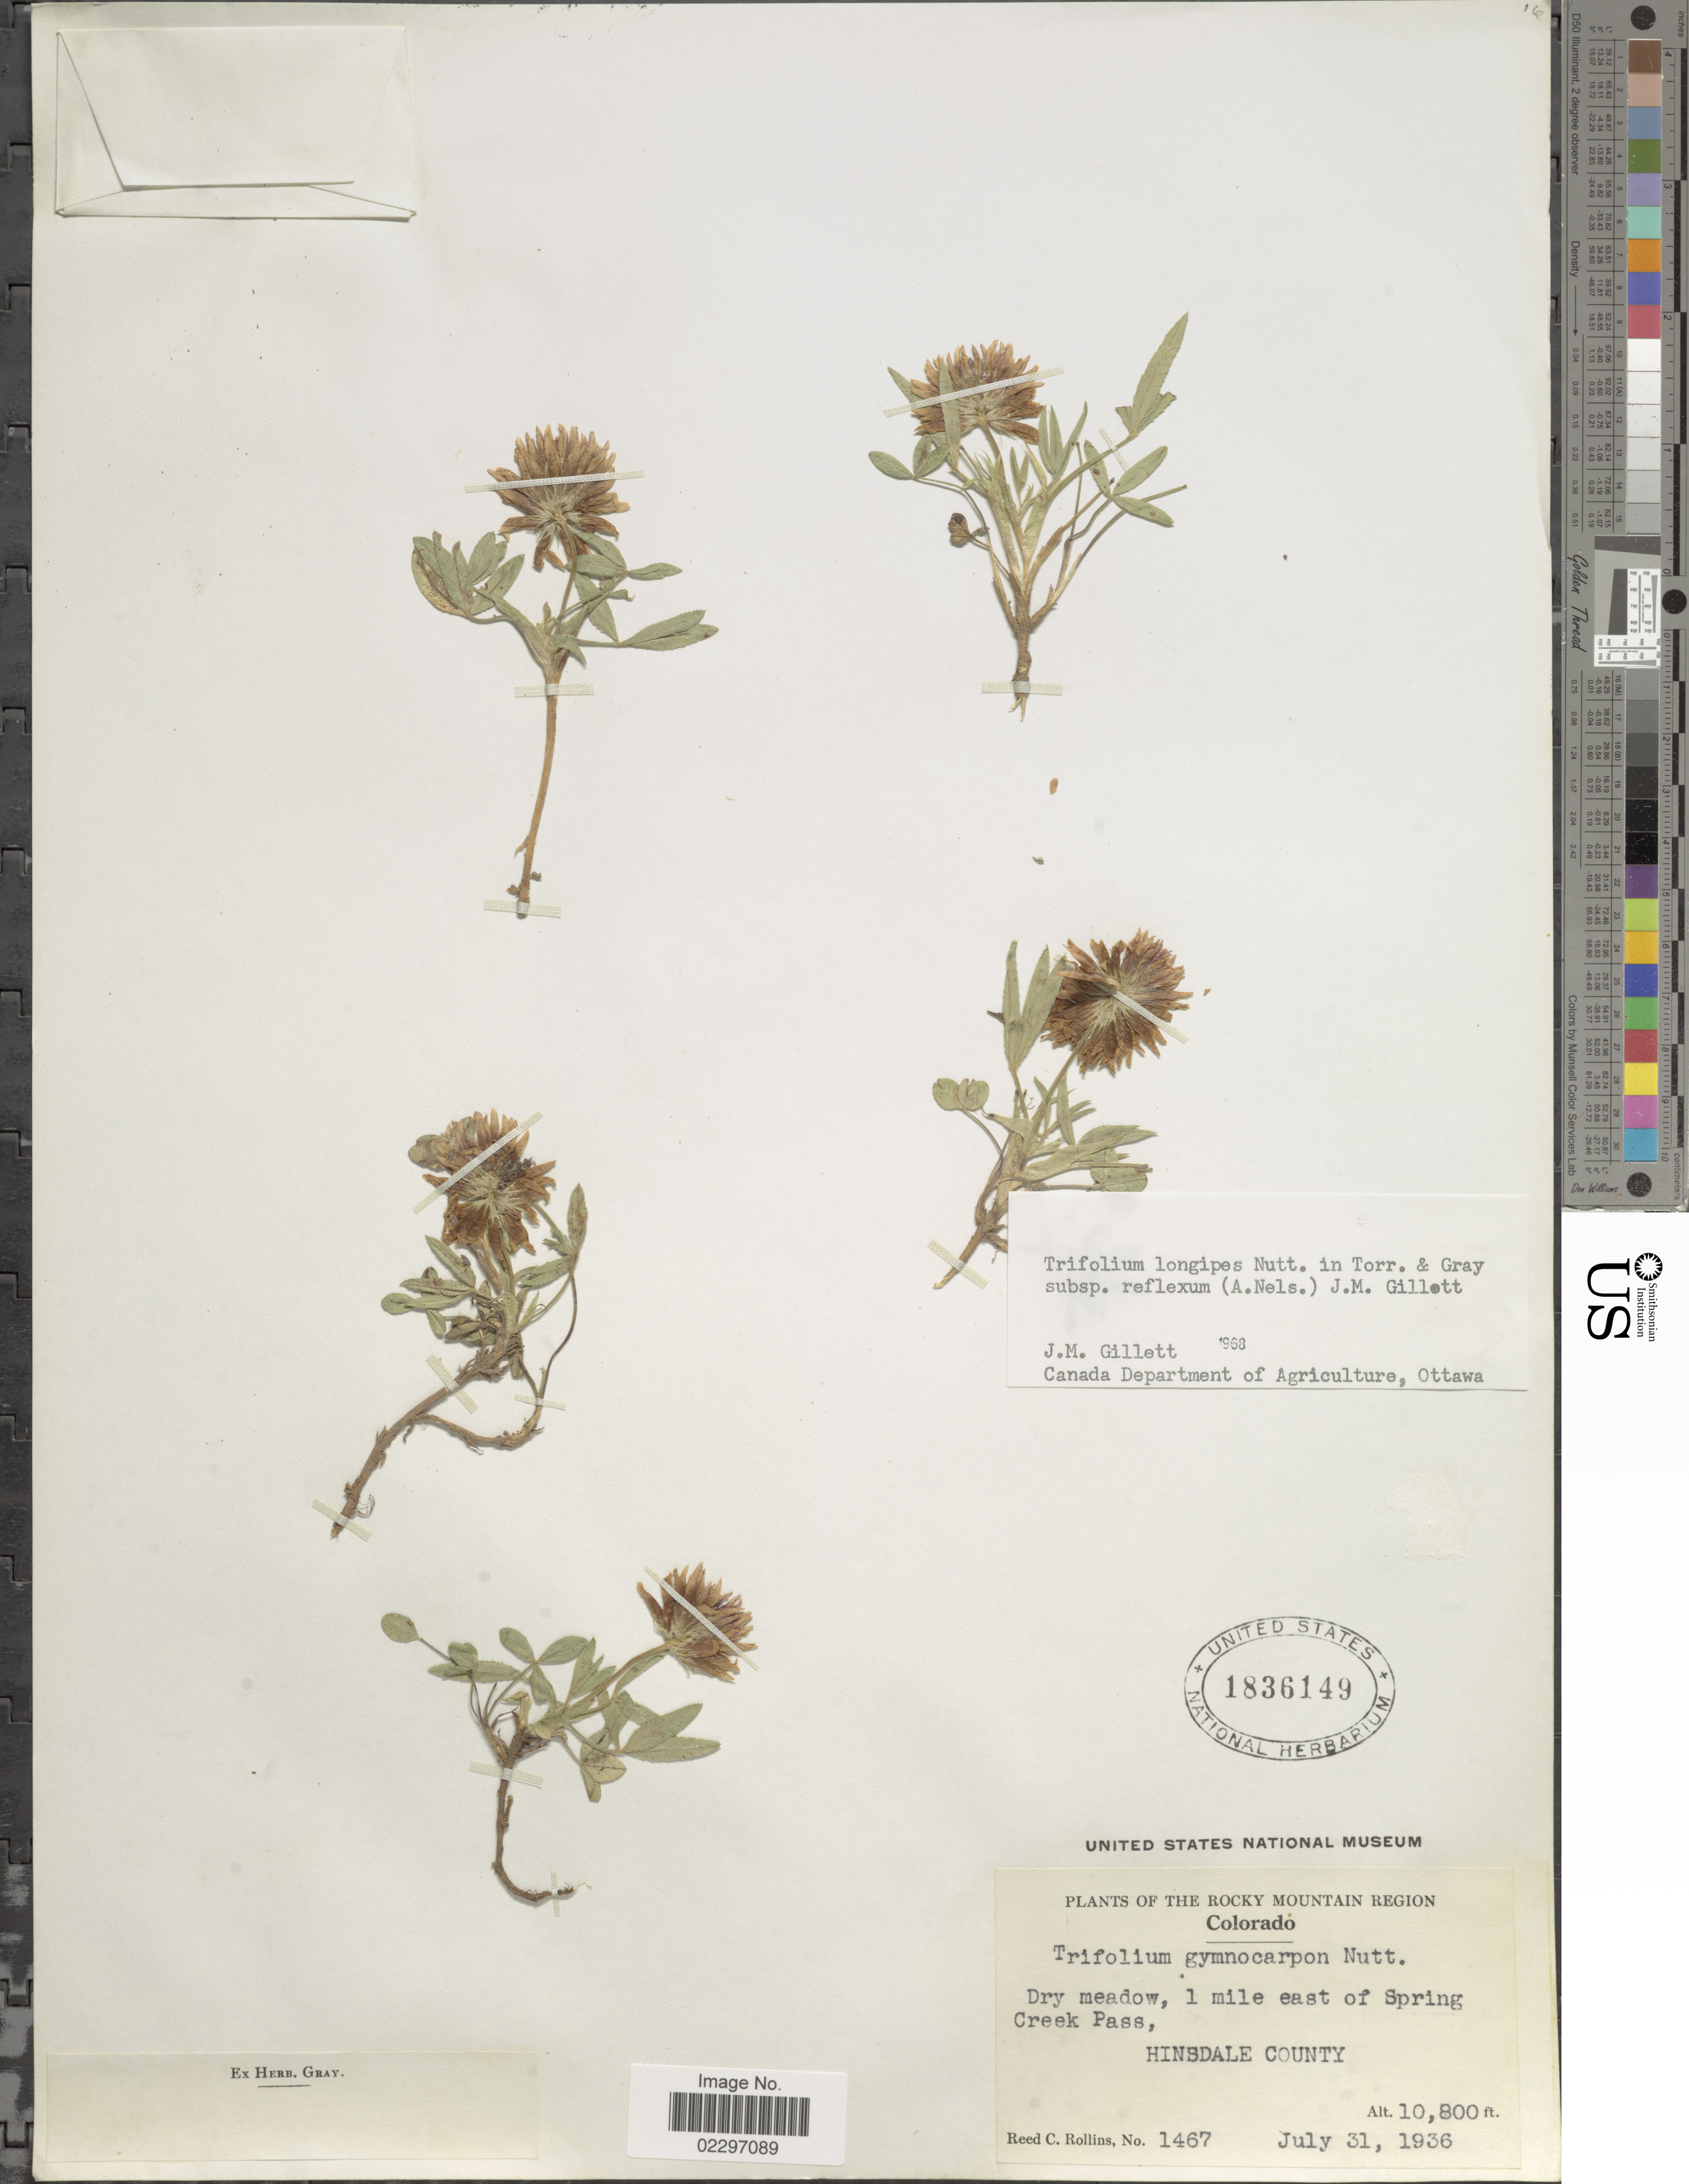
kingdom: Plantae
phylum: Tracheophyta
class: Magnoliopsida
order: Fabales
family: Fabaceae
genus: Trifolium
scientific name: Trifolium longipes subsp. reflexum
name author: (A. Nelson) J.M. Gillet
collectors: R. C. Rollins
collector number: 1467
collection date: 1936-07-31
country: United States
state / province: Colorado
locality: Rocky Mountain Region. Dry meadow, 1 mile east of Spring Creek Pass, Hinsdale County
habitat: dry meadow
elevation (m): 3292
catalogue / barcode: US 1836149